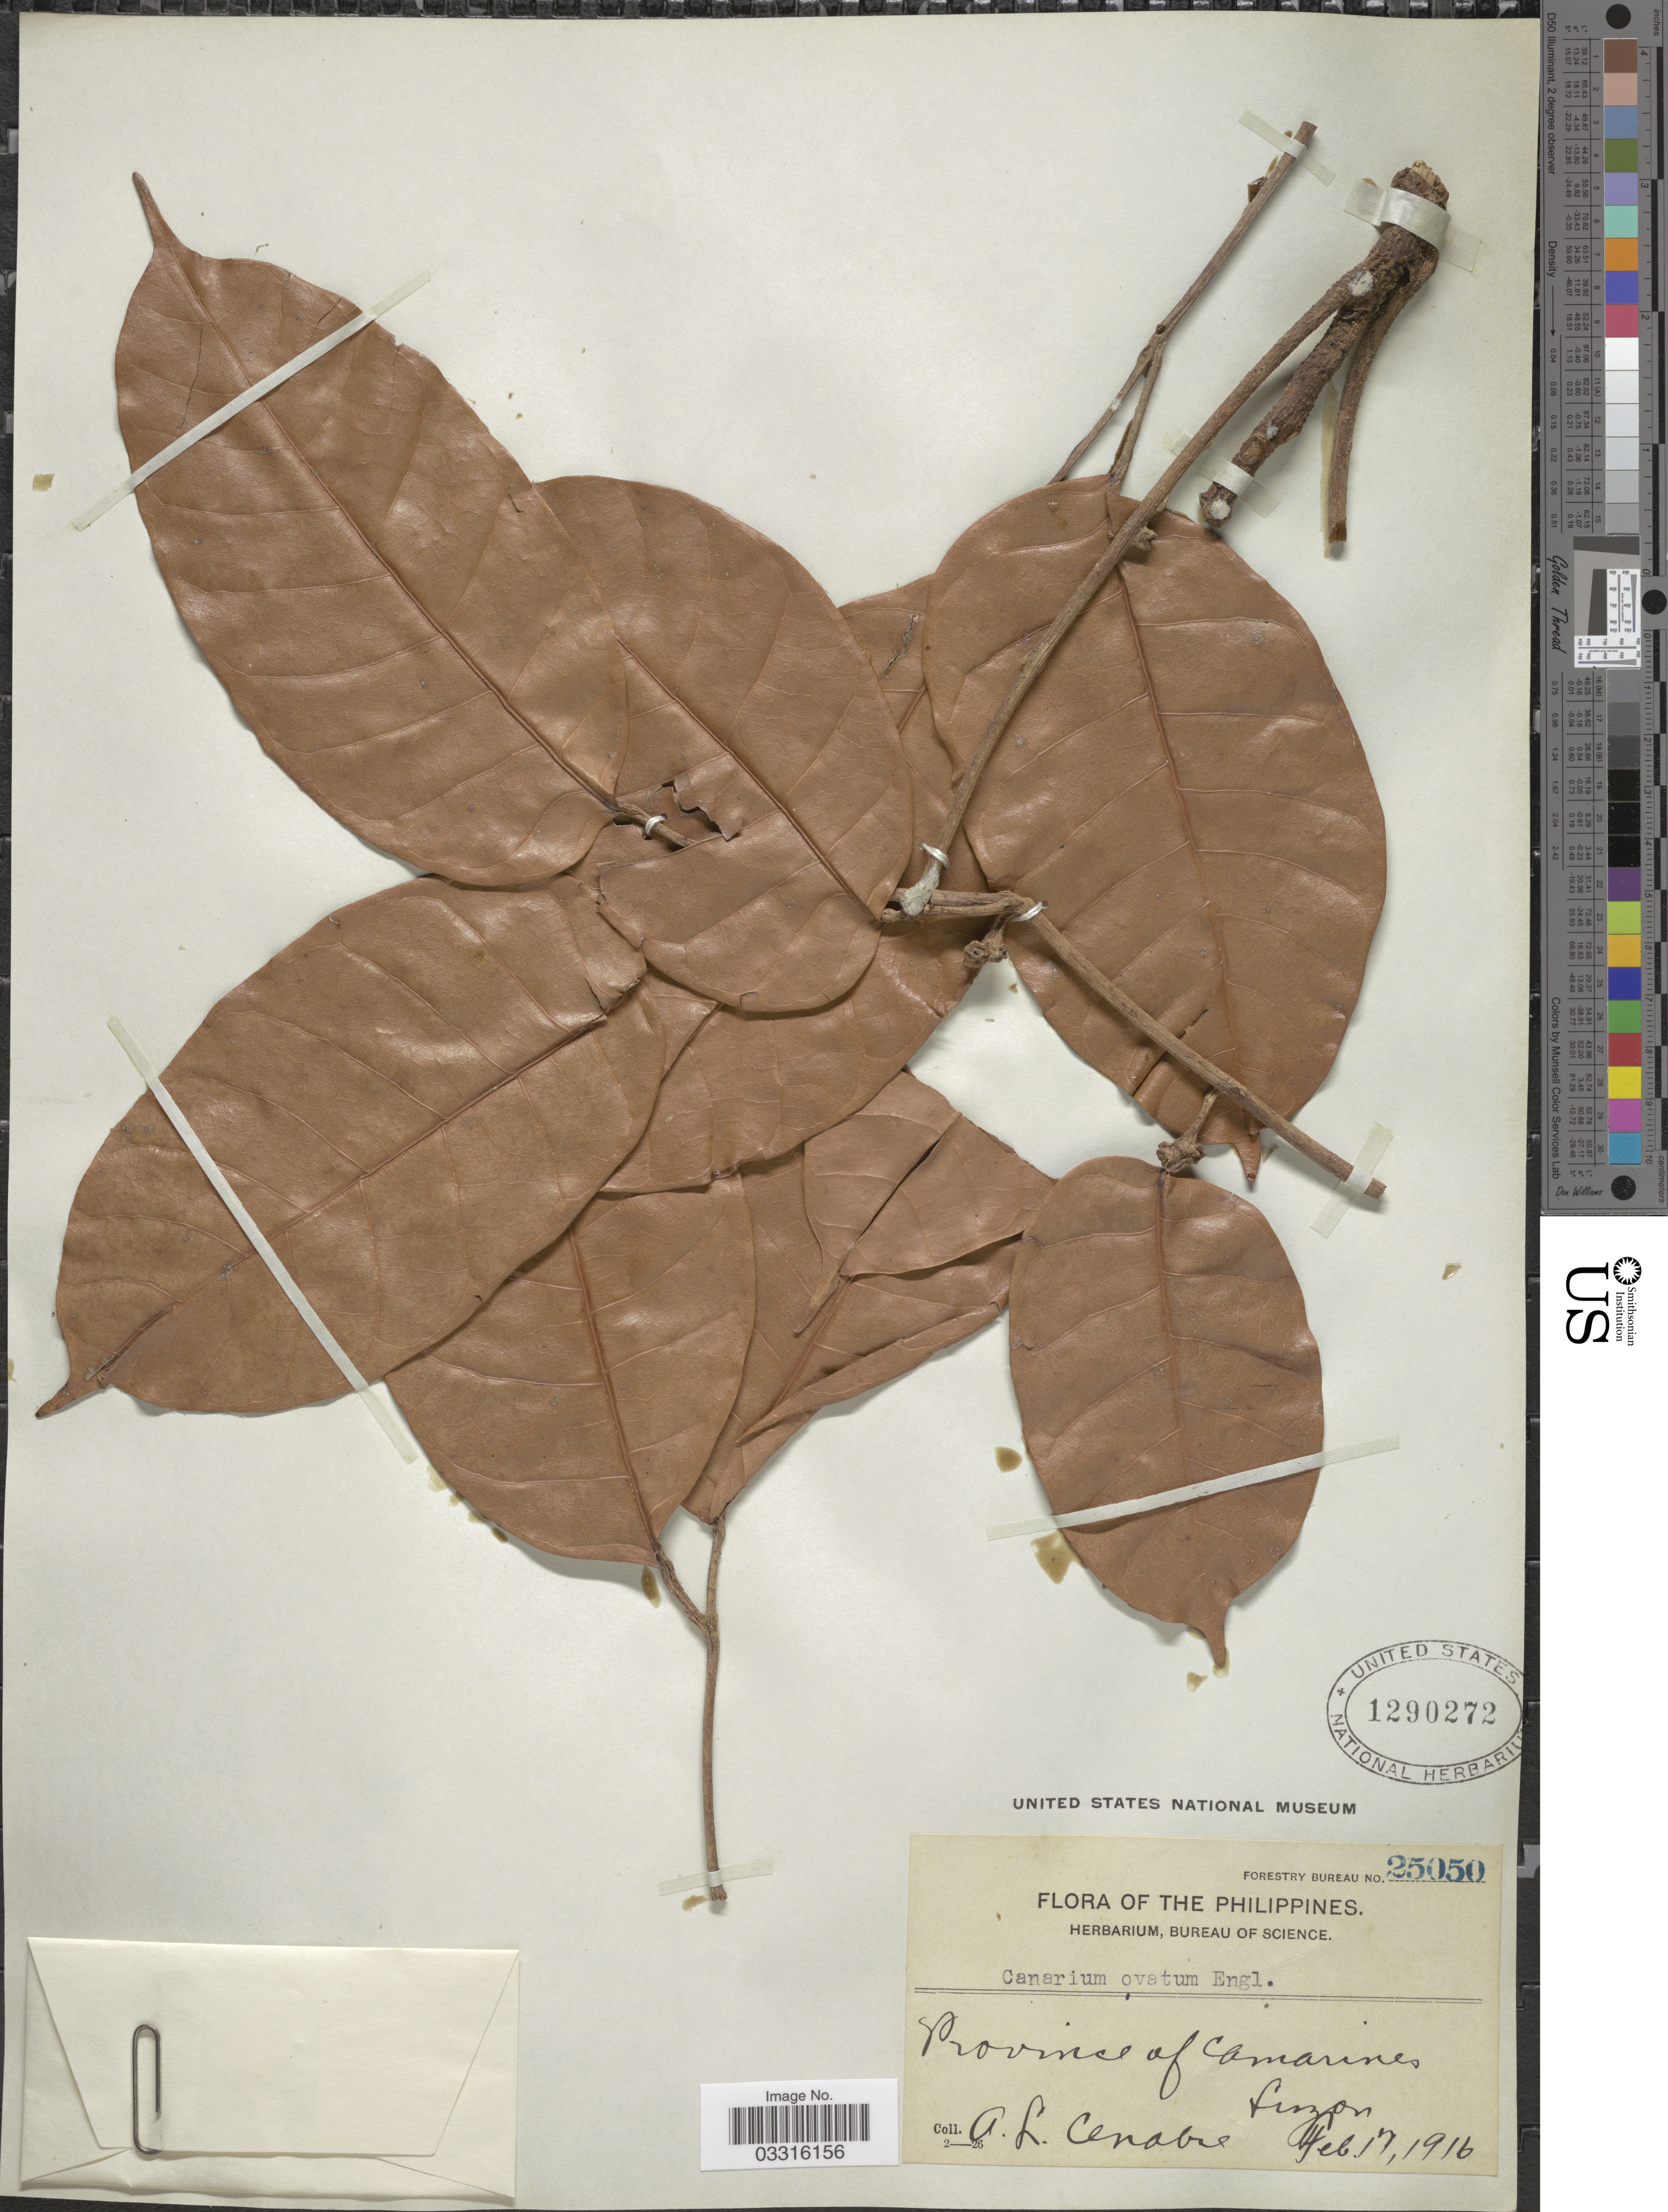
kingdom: Plantae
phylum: Tracheophyta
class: Magnoliopsida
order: Sapindales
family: Burseraceae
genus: Canarium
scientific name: Canarium ovatum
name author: Engl.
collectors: A. Cenabre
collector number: Forestry Bureau 25050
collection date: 1916-02-17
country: Philippines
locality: Province of Camarines, Luzon.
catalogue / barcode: US 1290272